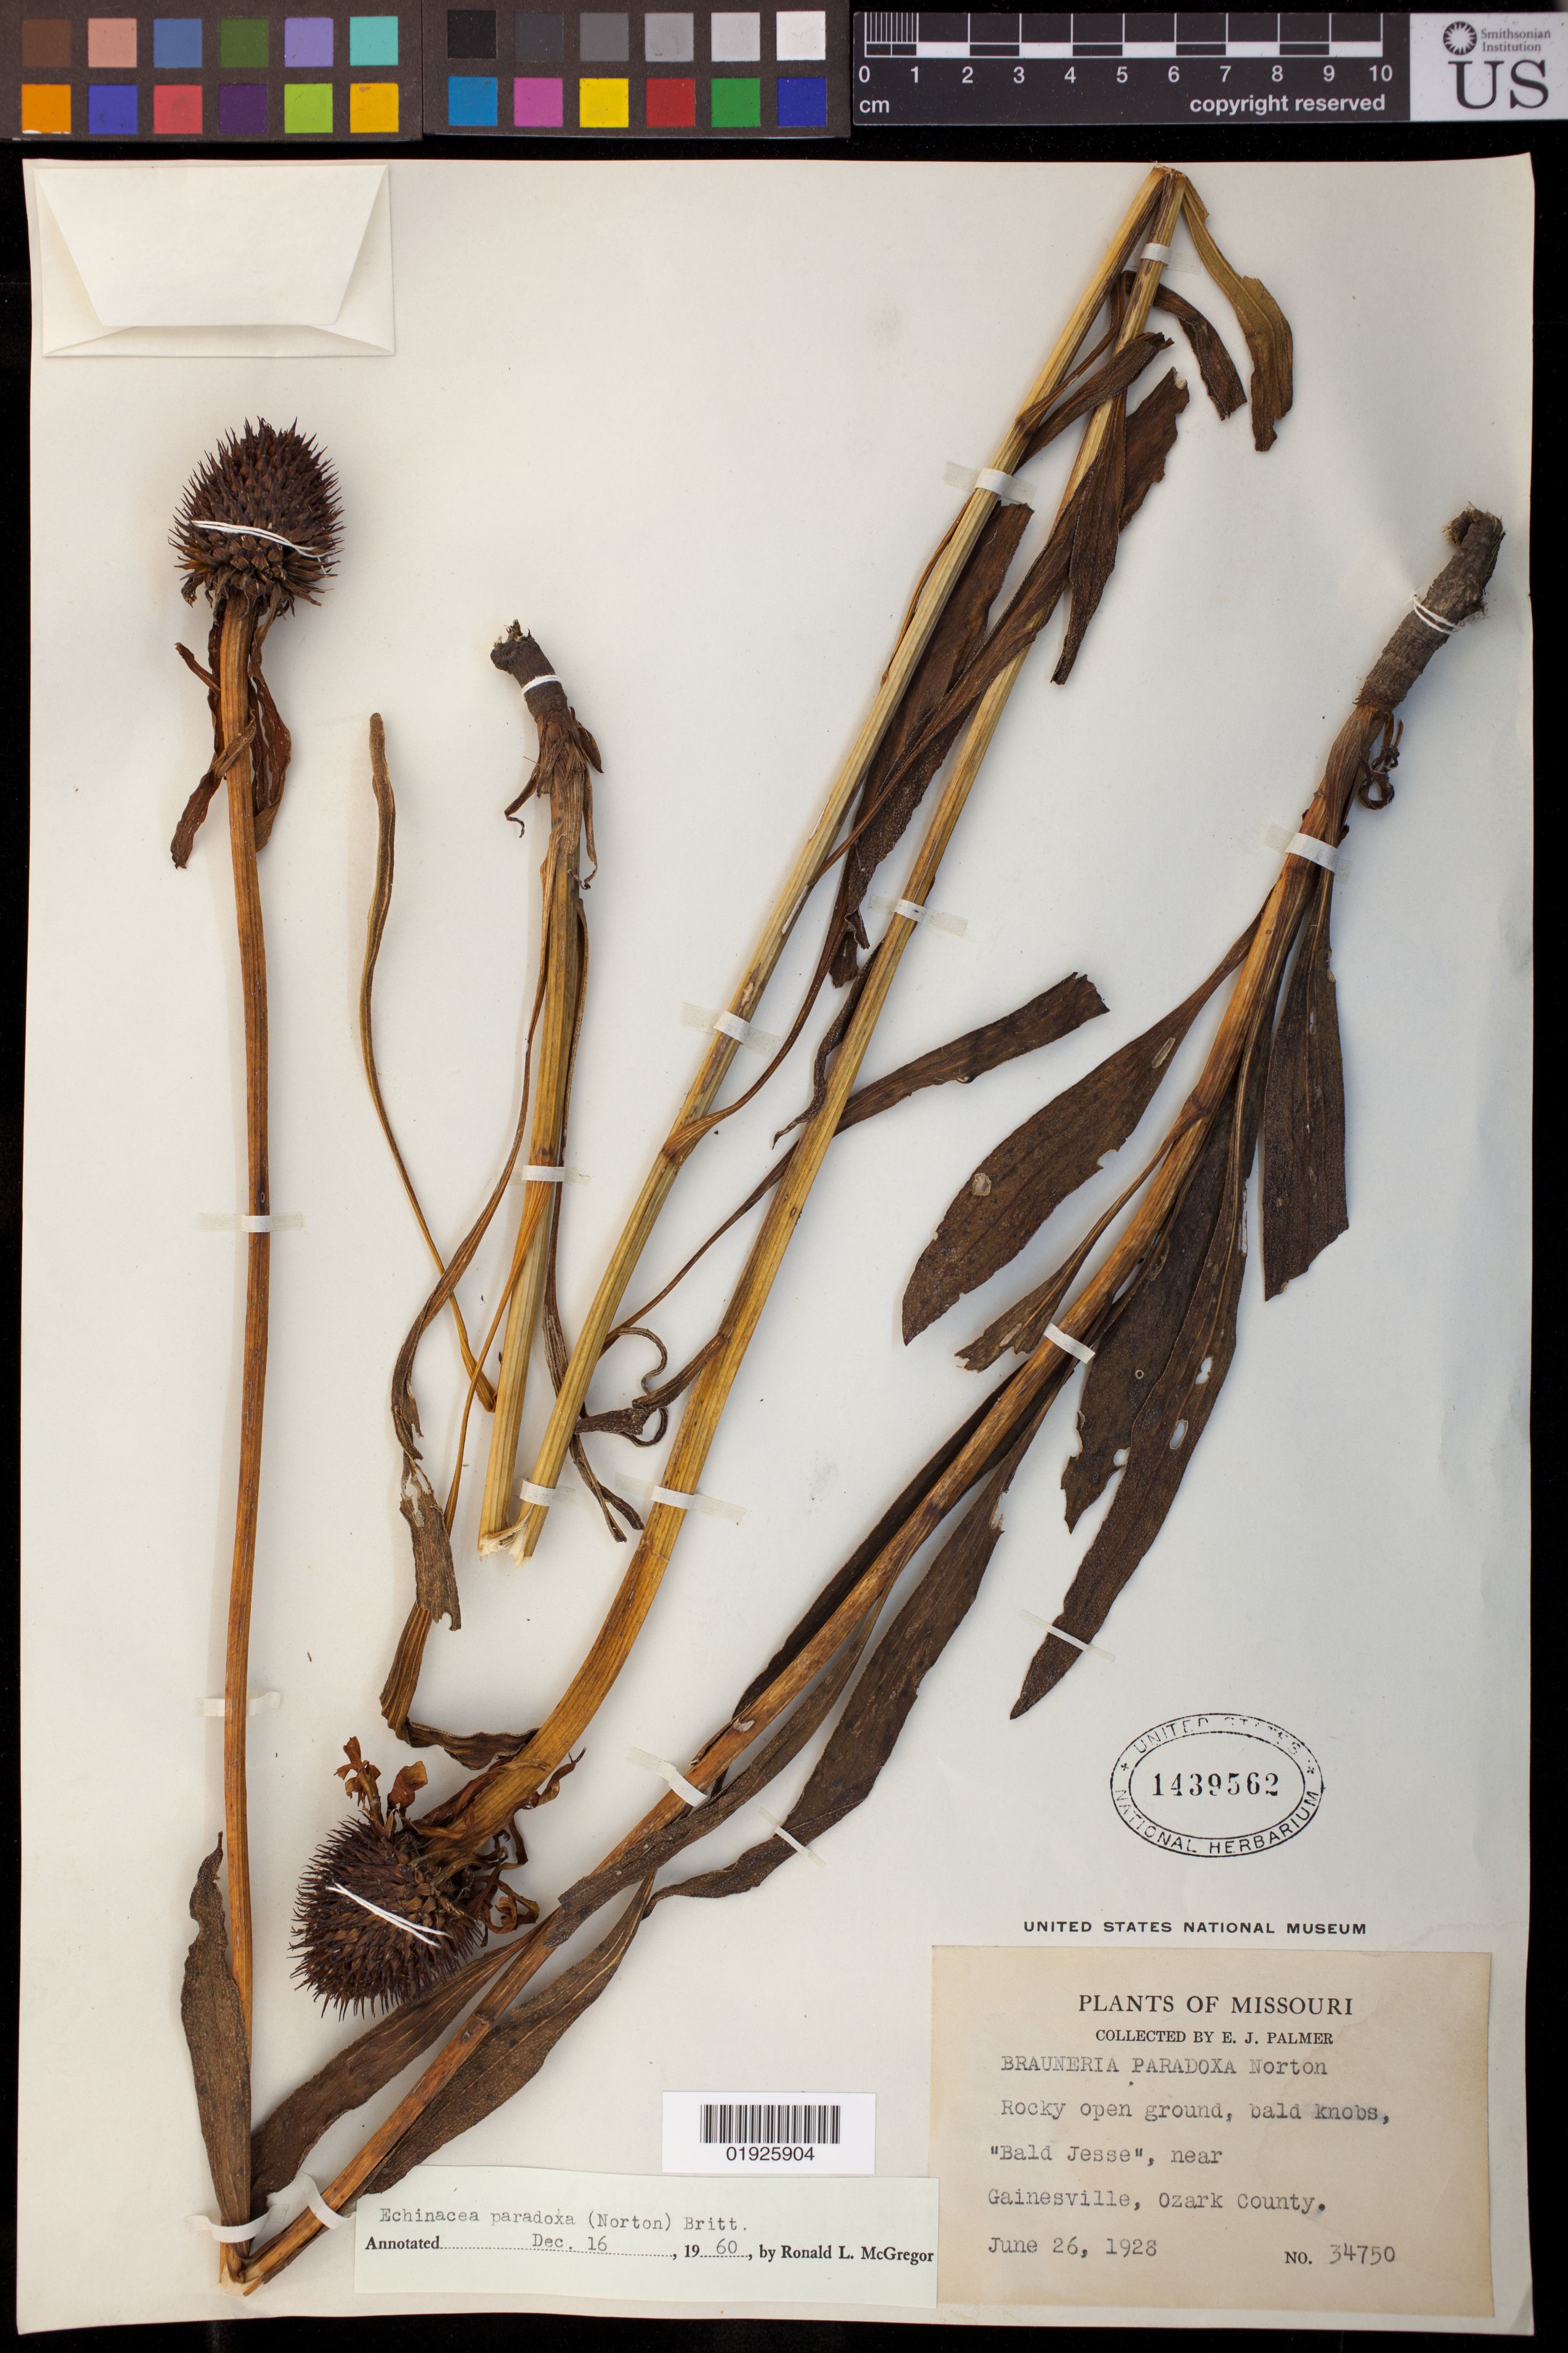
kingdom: Plantae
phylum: Tracheophyta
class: Magnoliopsida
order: Asterales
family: Asteraceae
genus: Echinacea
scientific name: Echinacea paradoxa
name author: (Norton) Britton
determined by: McGregor, R. L.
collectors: E. J. Palmer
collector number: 34750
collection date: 1928-06-26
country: United States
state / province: Missouri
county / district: Ozark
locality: "Bald Jesse"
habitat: Rocky open ground, bald knobs.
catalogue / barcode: US 1439562